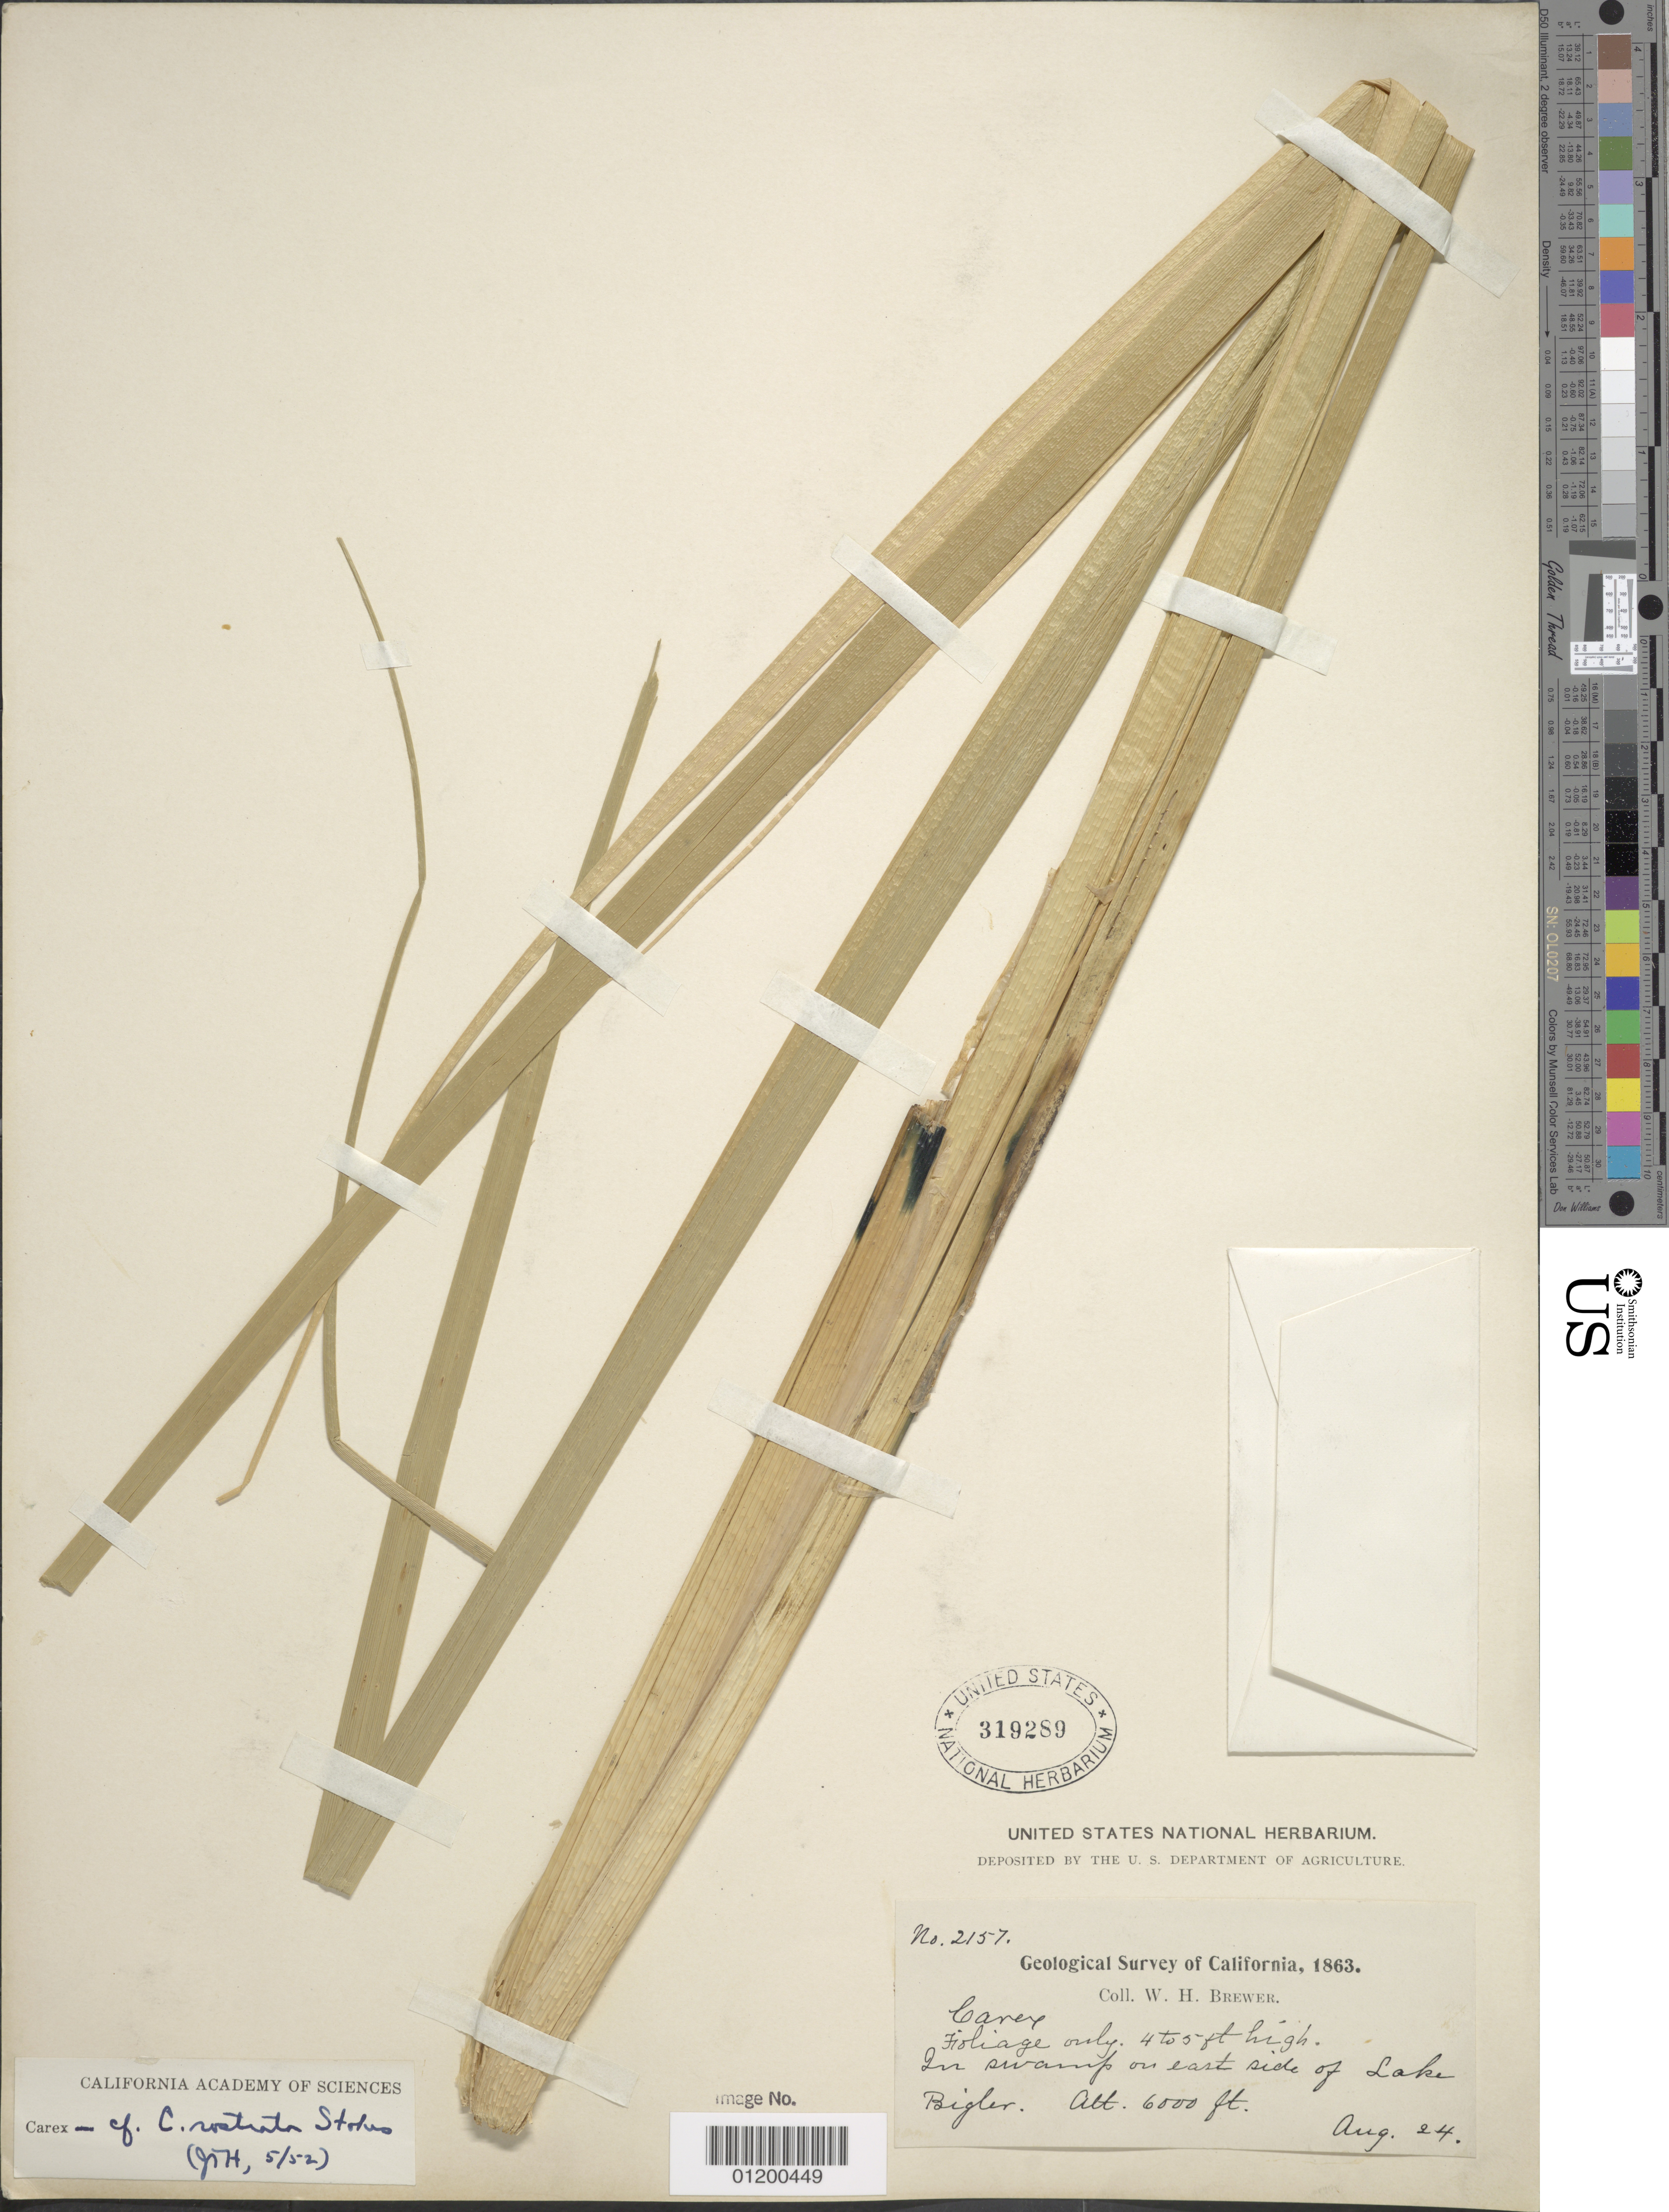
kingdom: Plantae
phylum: Tracheophyta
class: Liliopsida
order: Poales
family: Cyperaceae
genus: Carex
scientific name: Carex rostrata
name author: Stokes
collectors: W. H. Brewer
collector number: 2157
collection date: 1863-08-24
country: United States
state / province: California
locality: In swamp on east side of Lake Bigler.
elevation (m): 1829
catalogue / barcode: US 319289